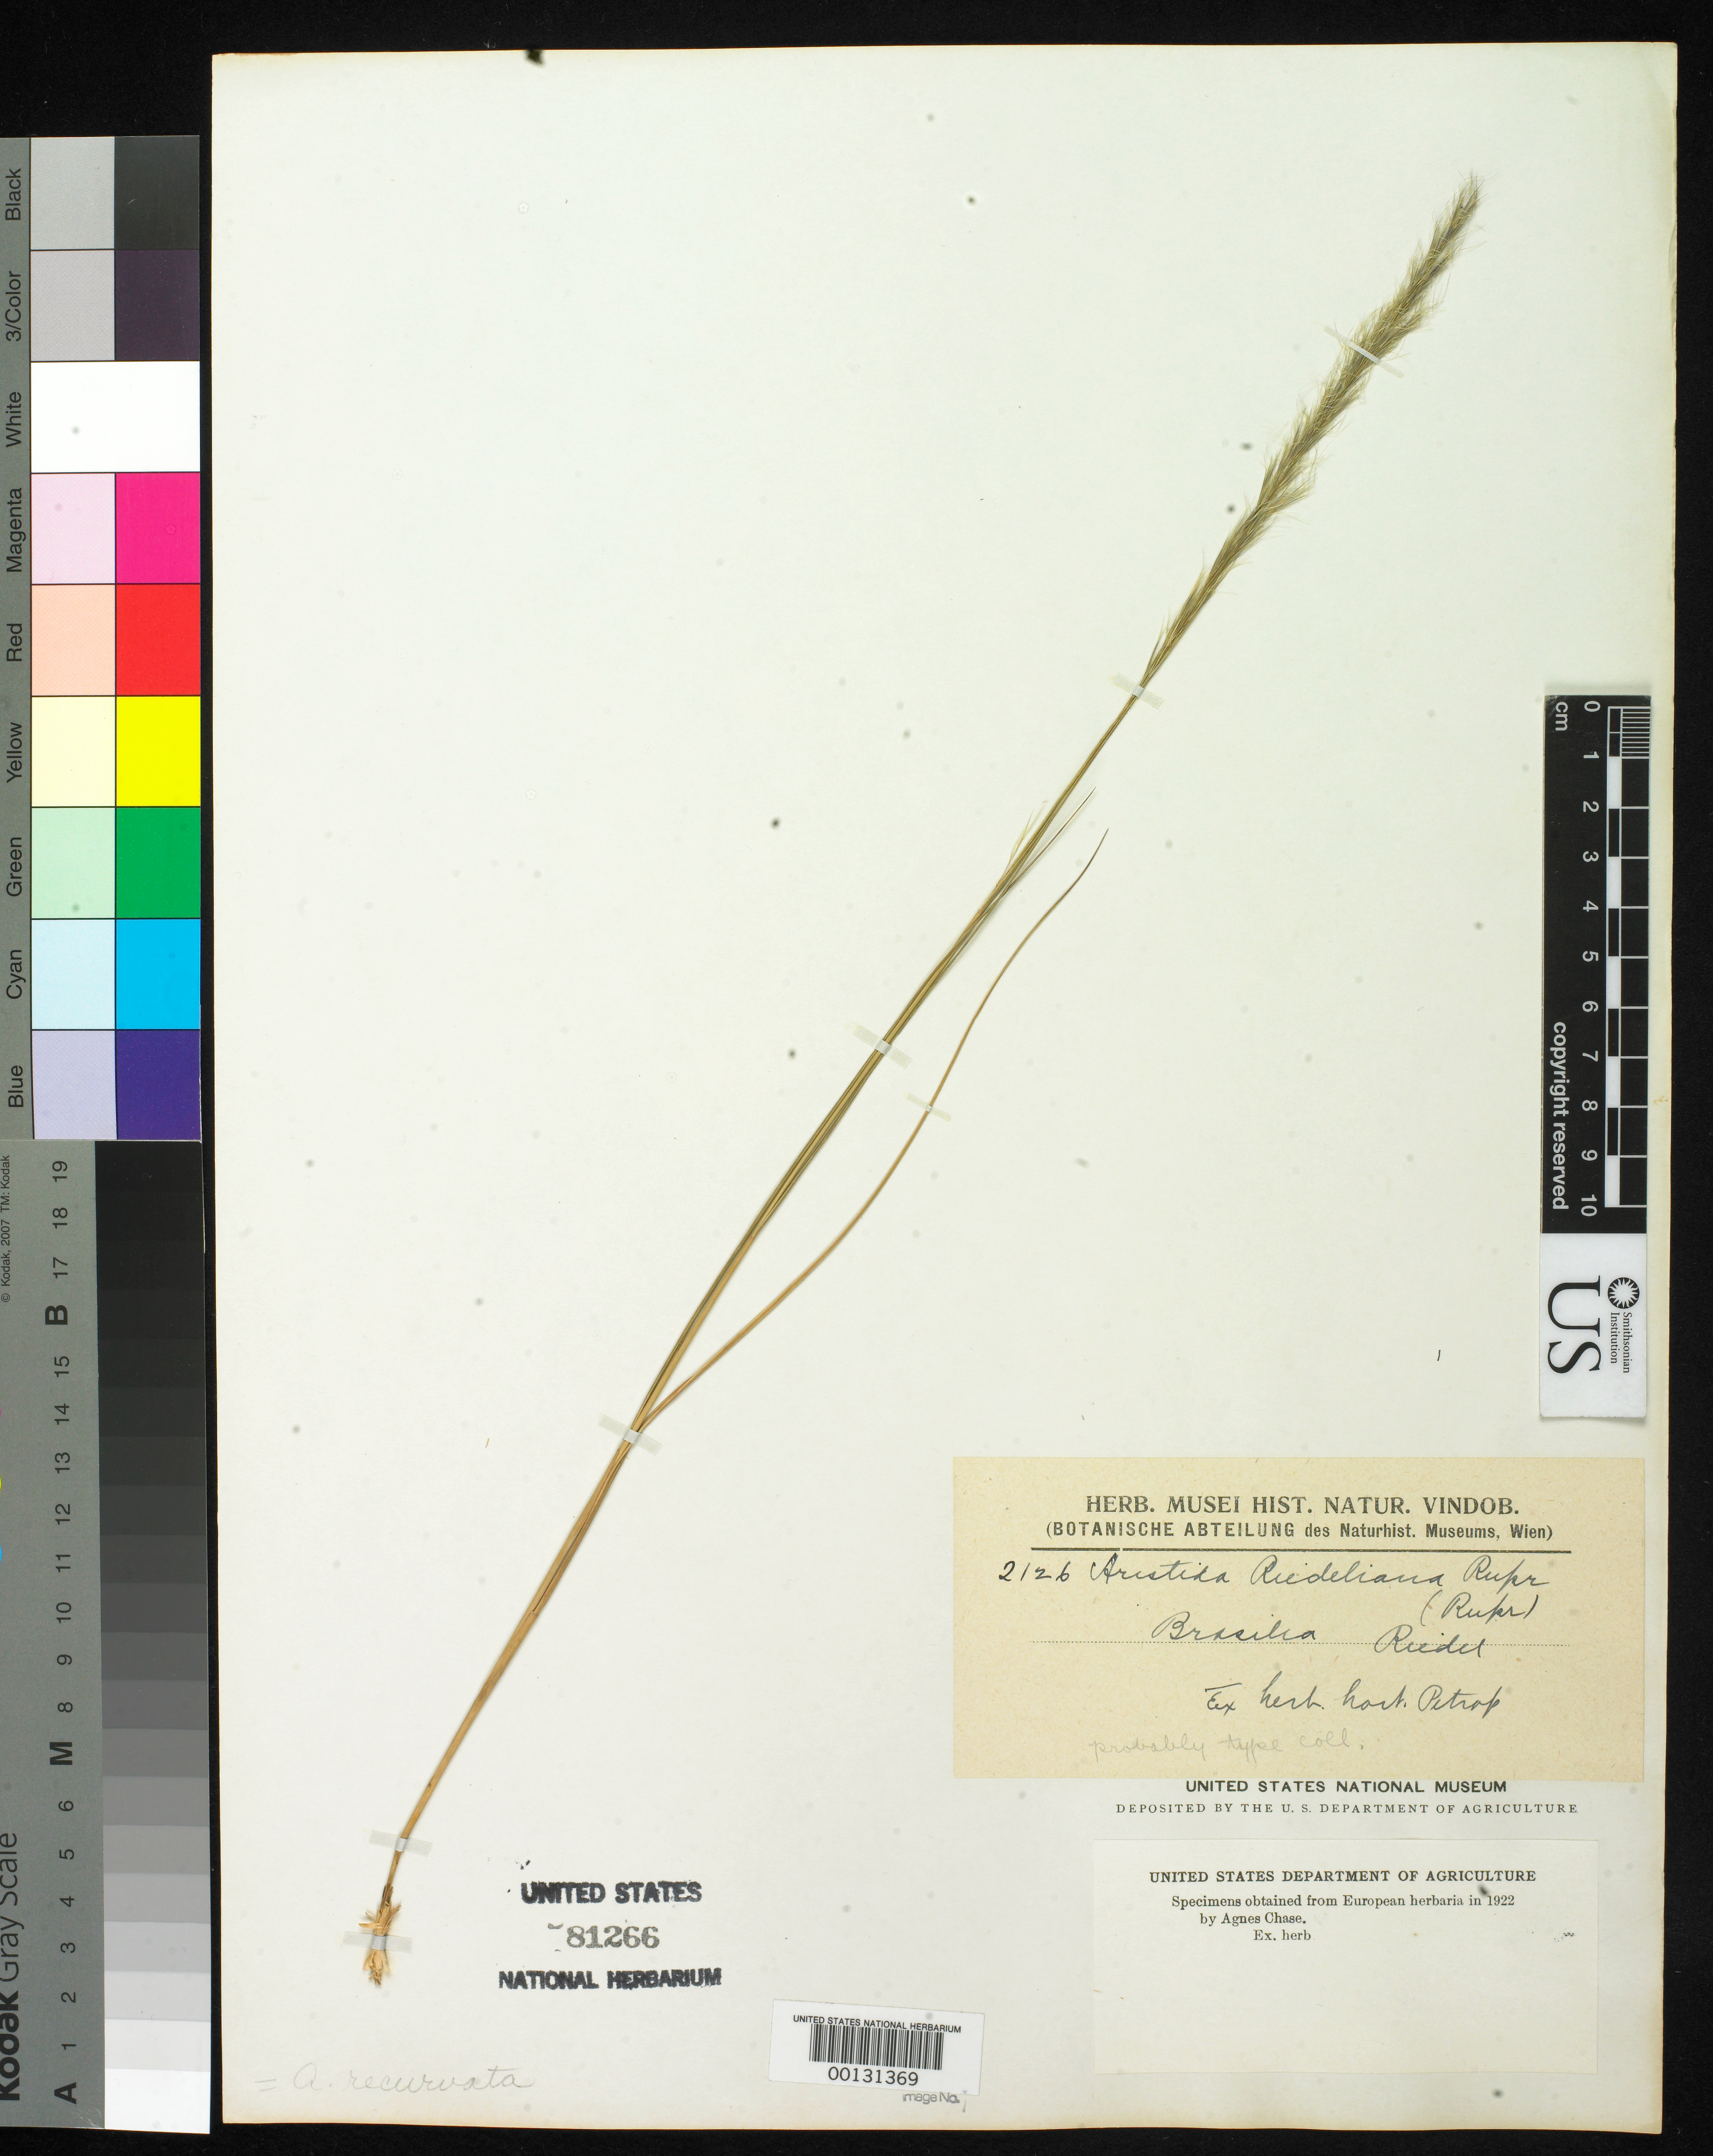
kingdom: Plantae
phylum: Tracheophyta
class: Liliopsida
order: Poales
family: Poaceae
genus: Aristida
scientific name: Aristida riedeliana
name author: Trin. & Rupr.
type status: Type Collection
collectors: L. Riedel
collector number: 2126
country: Brazil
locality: In campis prope Ypanema.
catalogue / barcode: US 81266